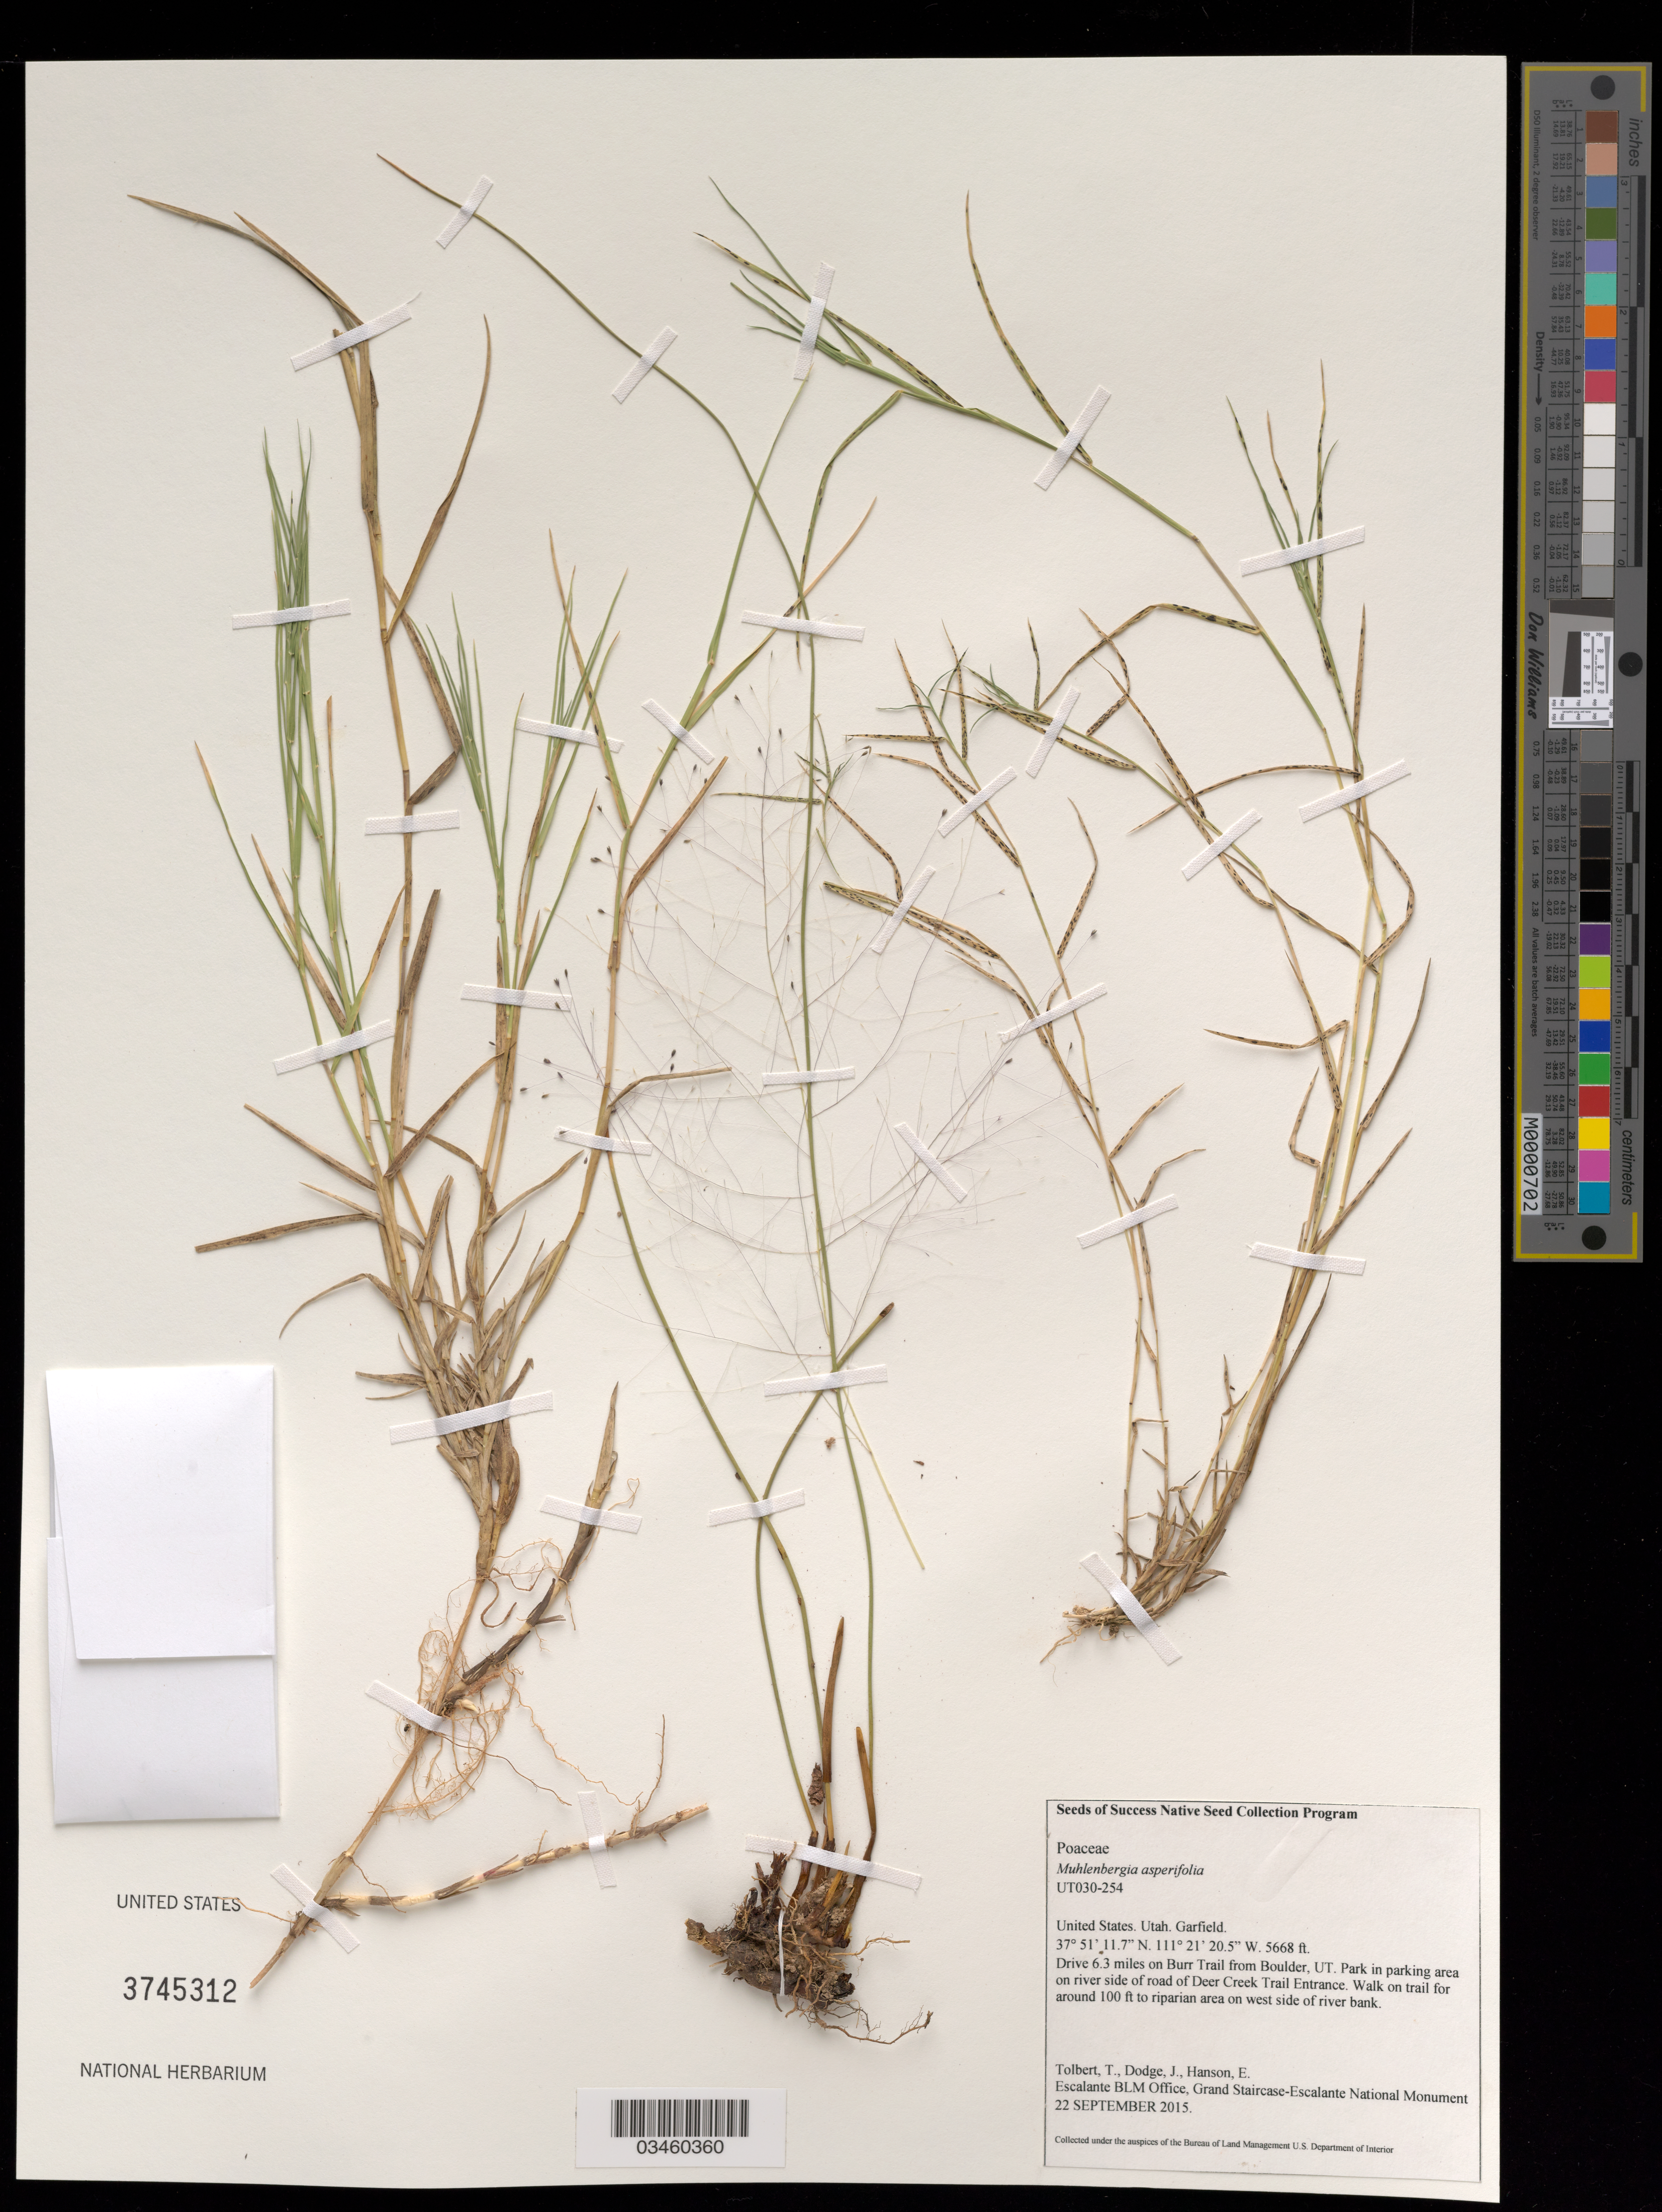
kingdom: Plantae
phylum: Tracheophyta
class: Liliopsida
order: Poales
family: Poaceae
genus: Muhlenbergia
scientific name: Muhlenbergia asperifolia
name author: (Nees & Meyen ex Trin.) Parodi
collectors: T. Tolbert, J. Dodge & E. Hanson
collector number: UT030-254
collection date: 2015-09-22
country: United States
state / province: Utah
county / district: Garfield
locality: Deer Creek Trail Entrance.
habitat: riparian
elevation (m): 1728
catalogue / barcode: US 3745312